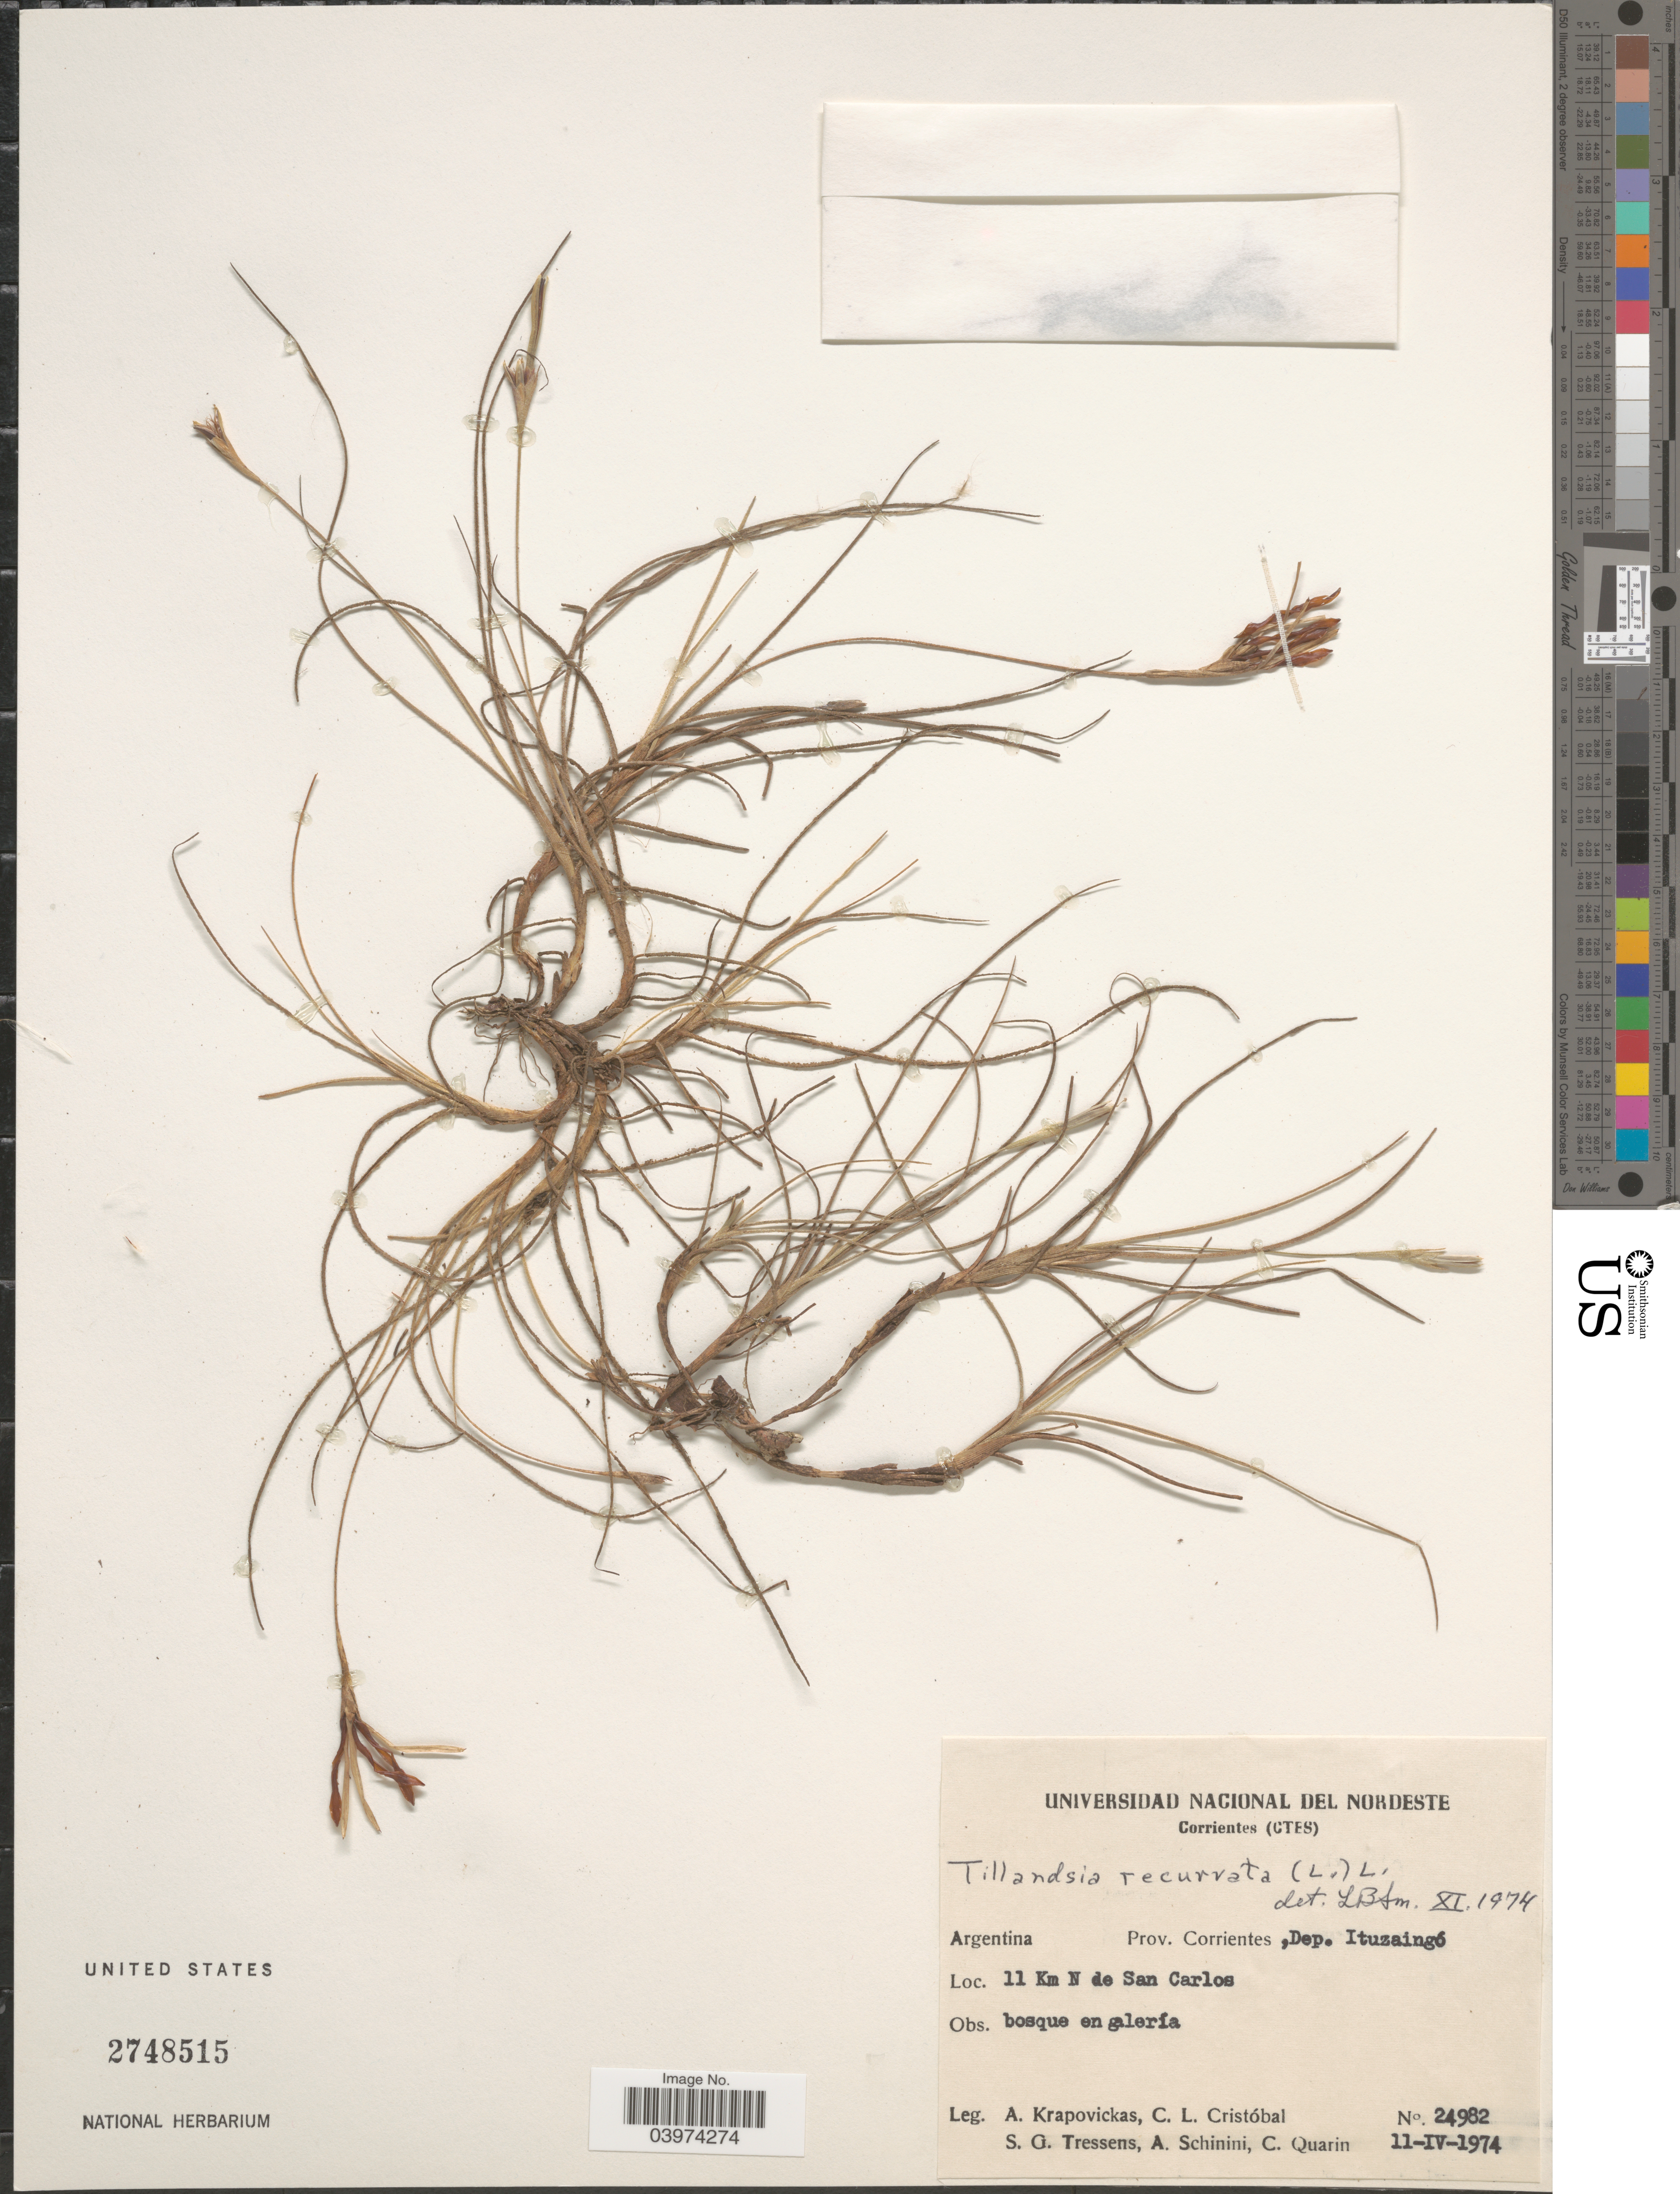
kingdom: Plantae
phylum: Tracheophyta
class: Liliopsida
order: Poales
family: Bromeliaceae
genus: Tillandsia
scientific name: Tillandsia recurvata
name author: L.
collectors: A. Krapovickas, C. L. Cristóbal, S. Tressens, A. Schinini & C. Quarin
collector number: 24982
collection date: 1974-04-11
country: Argentina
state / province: Corrientes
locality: Dep. Ituzaingó. 11 Km N de San Carlos.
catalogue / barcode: US 2748515